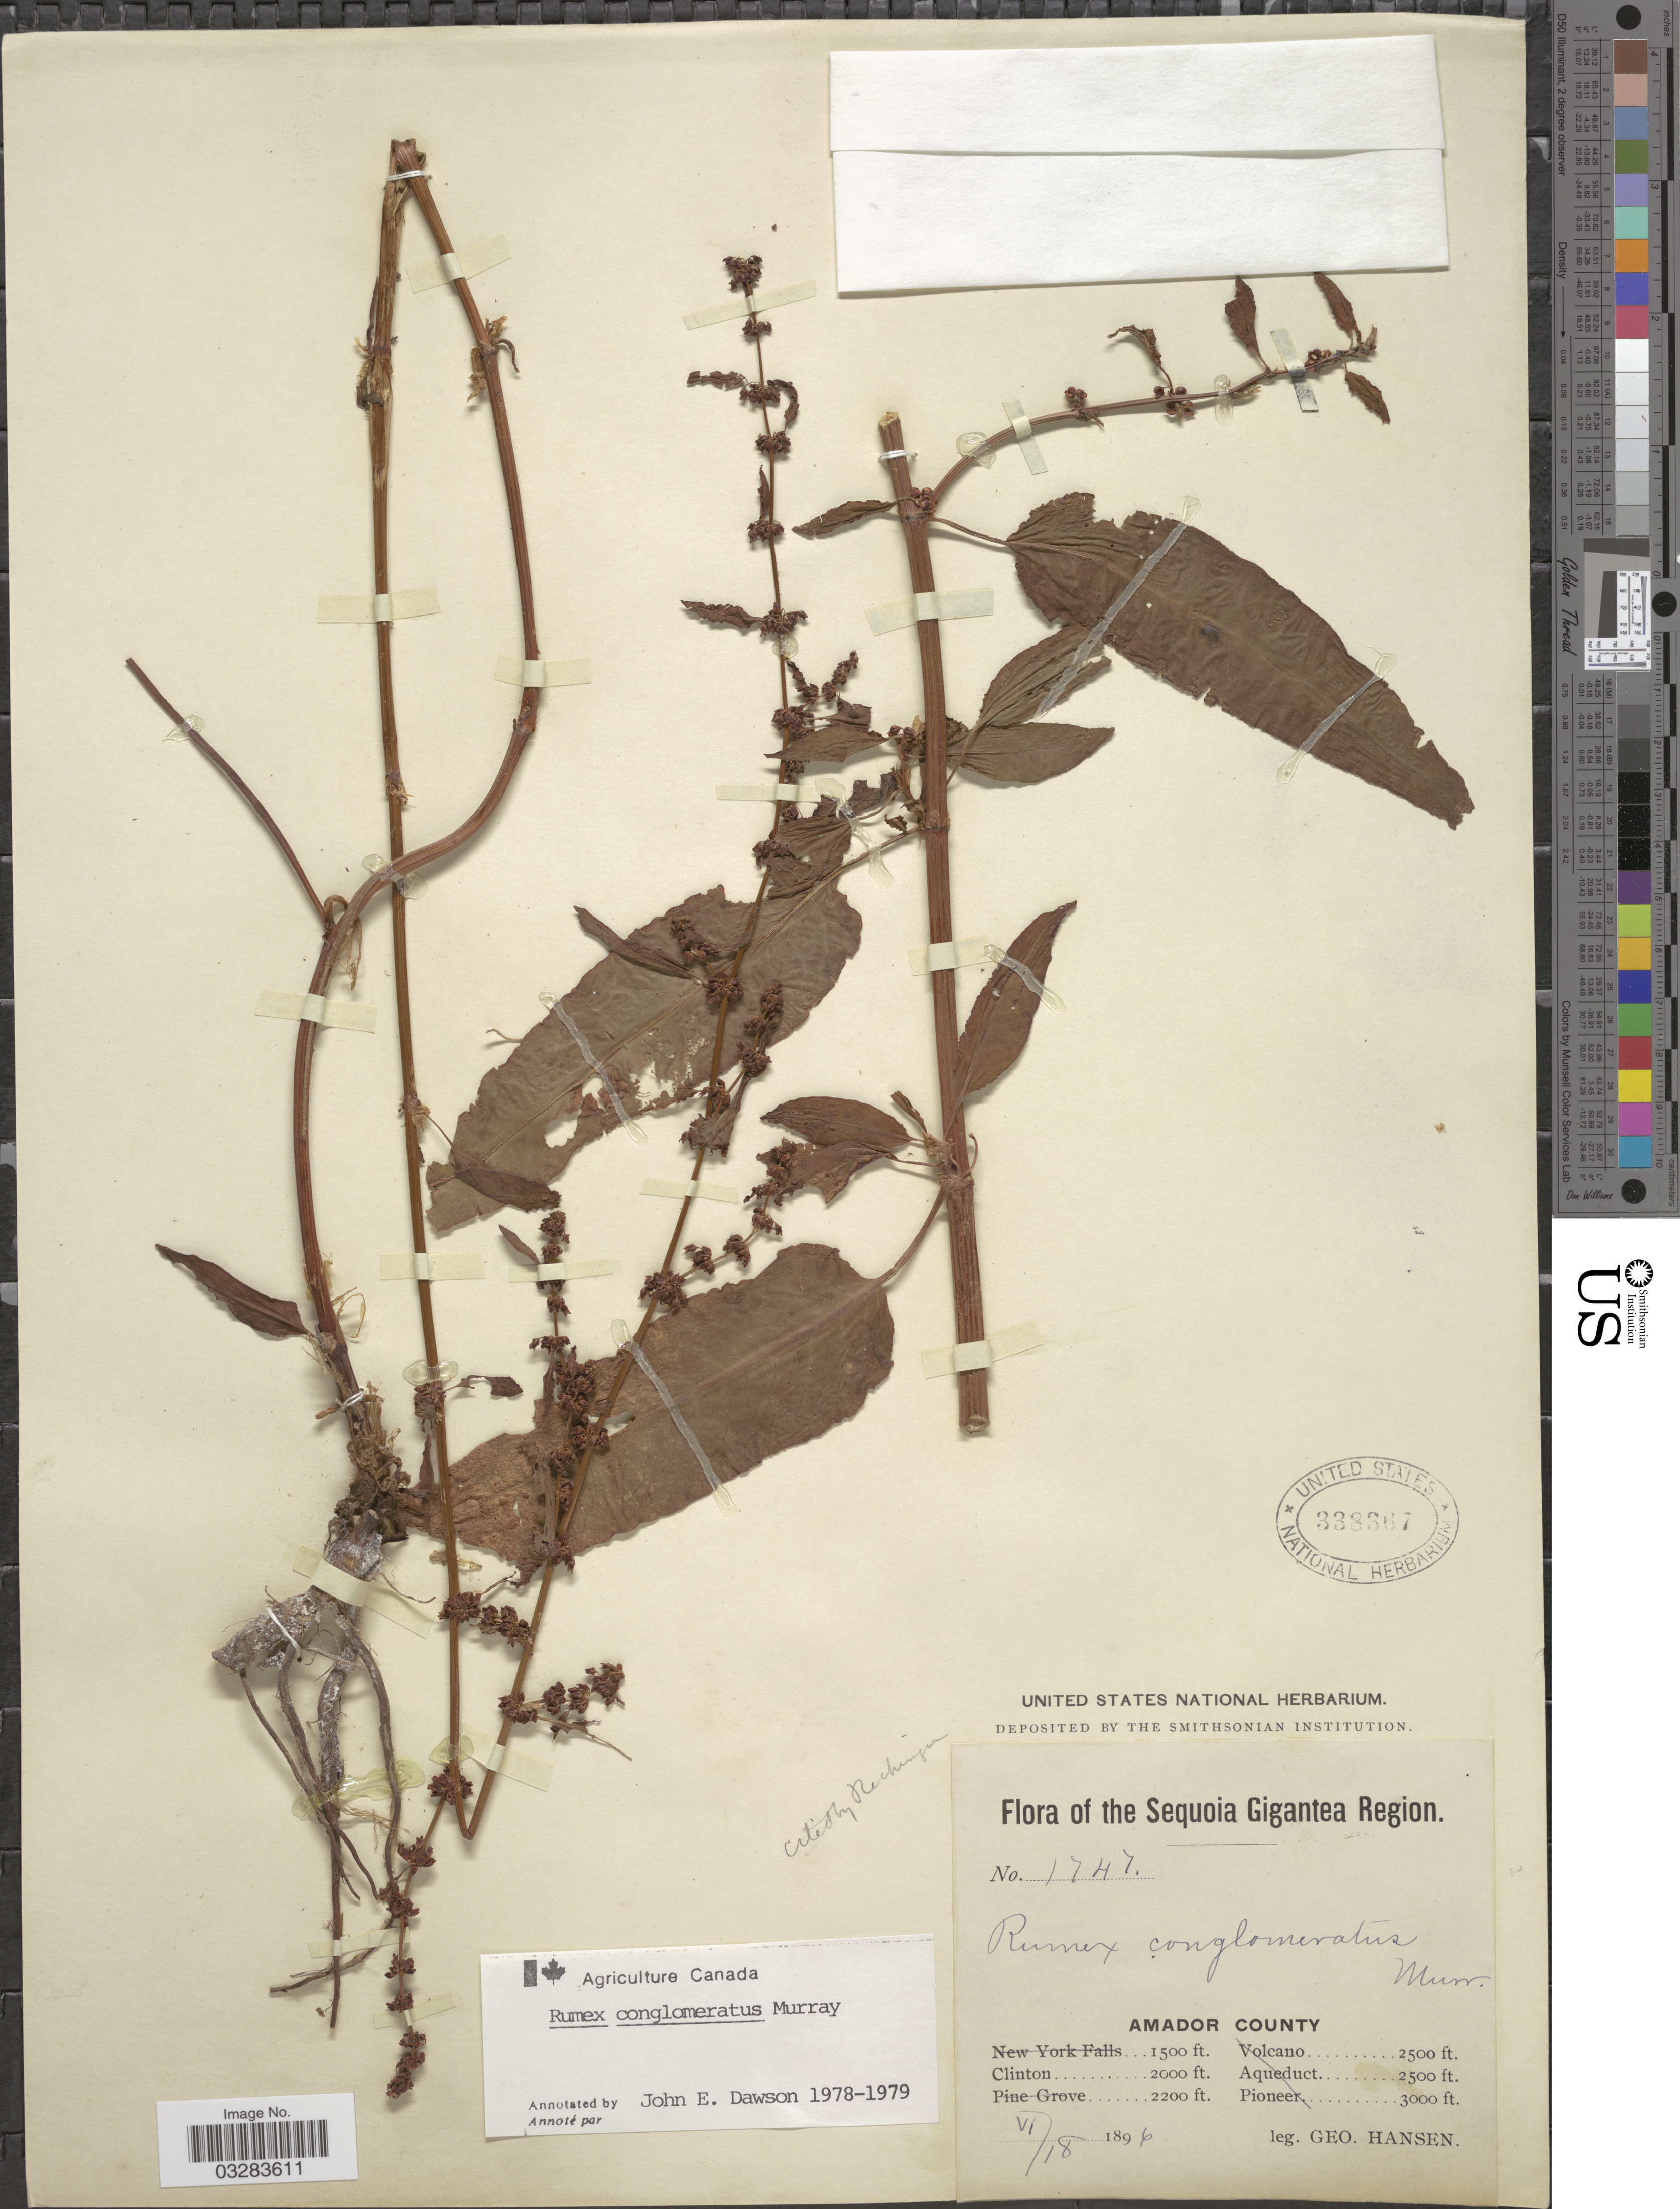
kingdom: Plantae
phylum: Tracheophyta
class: Magnoliopsida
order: Caryophyllales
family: Polygonaceae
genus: Rumex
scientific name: Rumex conglomeratus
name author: Murray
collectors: G. Hansen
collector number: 1747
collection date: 1896-06-18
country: United States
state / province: California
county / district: Amador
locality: Sequoia Gigantea Region. Amador County. Clinton.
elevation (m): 610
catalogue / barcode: US 338367